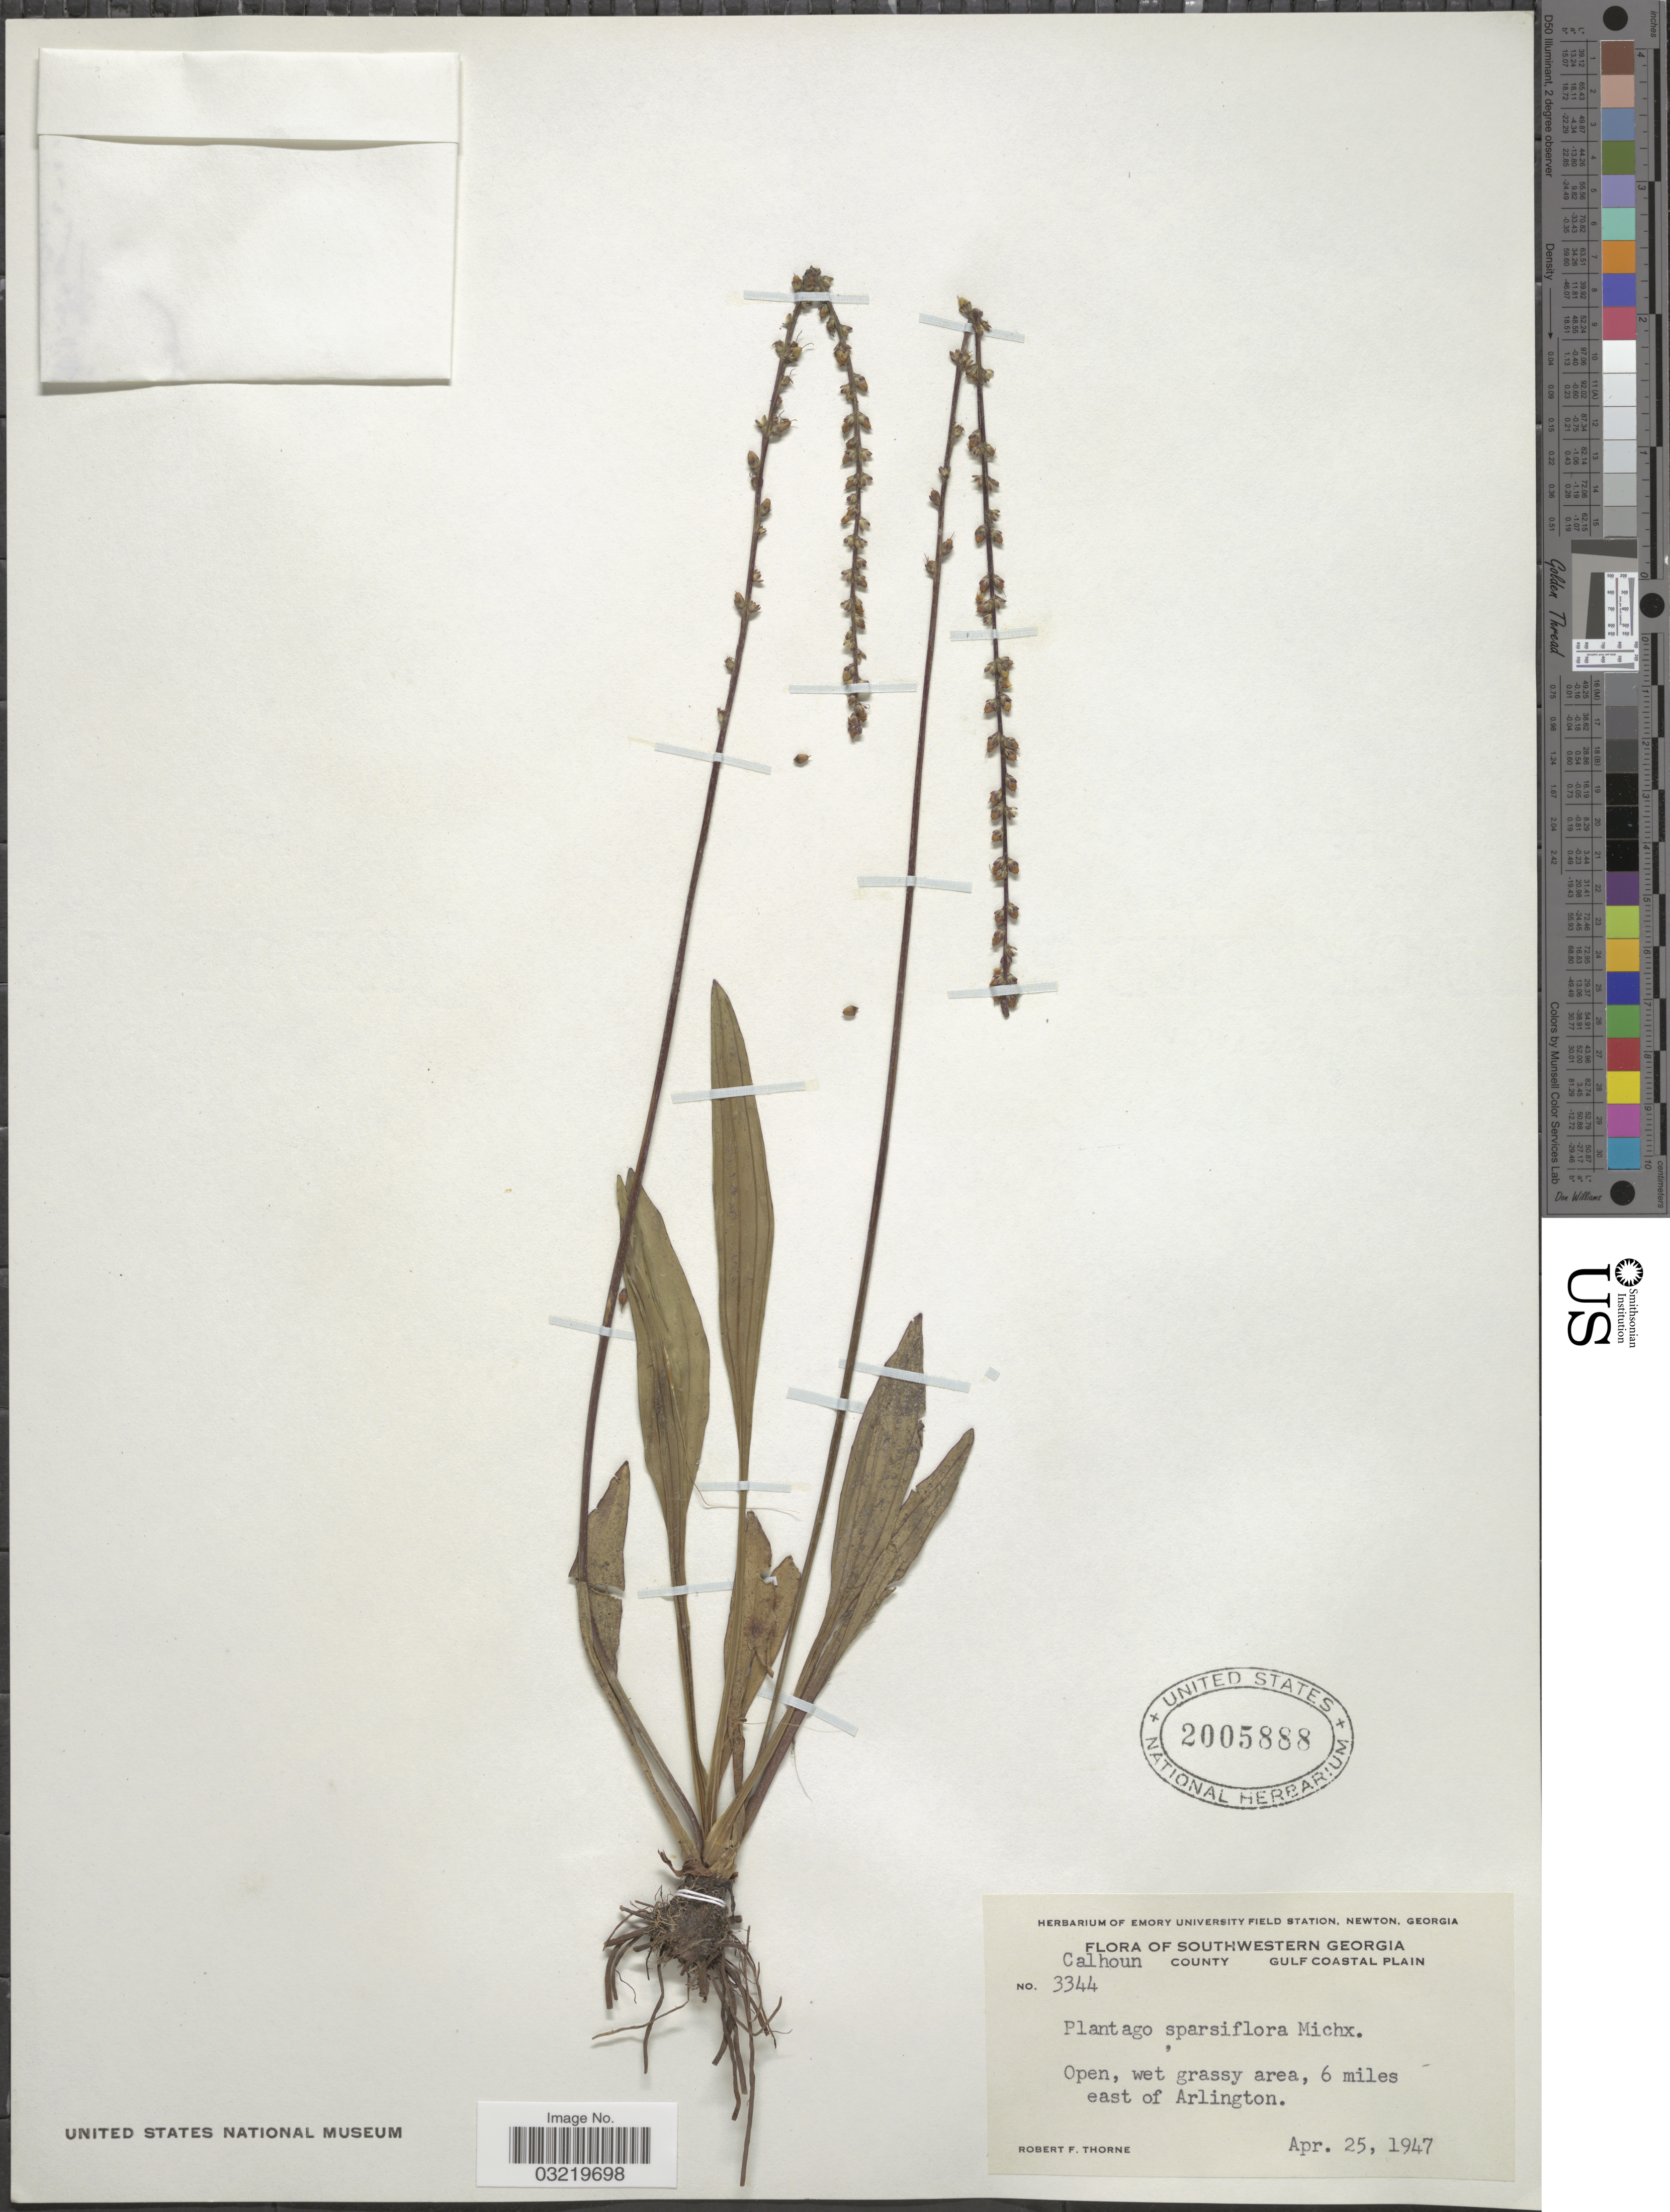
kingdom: Plantae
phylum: Tracheophyta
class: Magnoliopsida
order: Lamiales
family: Plantaginaceae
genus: Plantago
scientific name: Plantago sparsiflora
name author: Michx.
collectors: R. F. Thorne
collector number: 3344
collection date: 1947-04-25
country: United States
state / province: Georgia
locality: Southwestern Georgia, Calhoun County, Gulf Coastal Plain, Open, wet grassy area, 6 miles east of Arlington.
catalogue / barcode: US 2005888